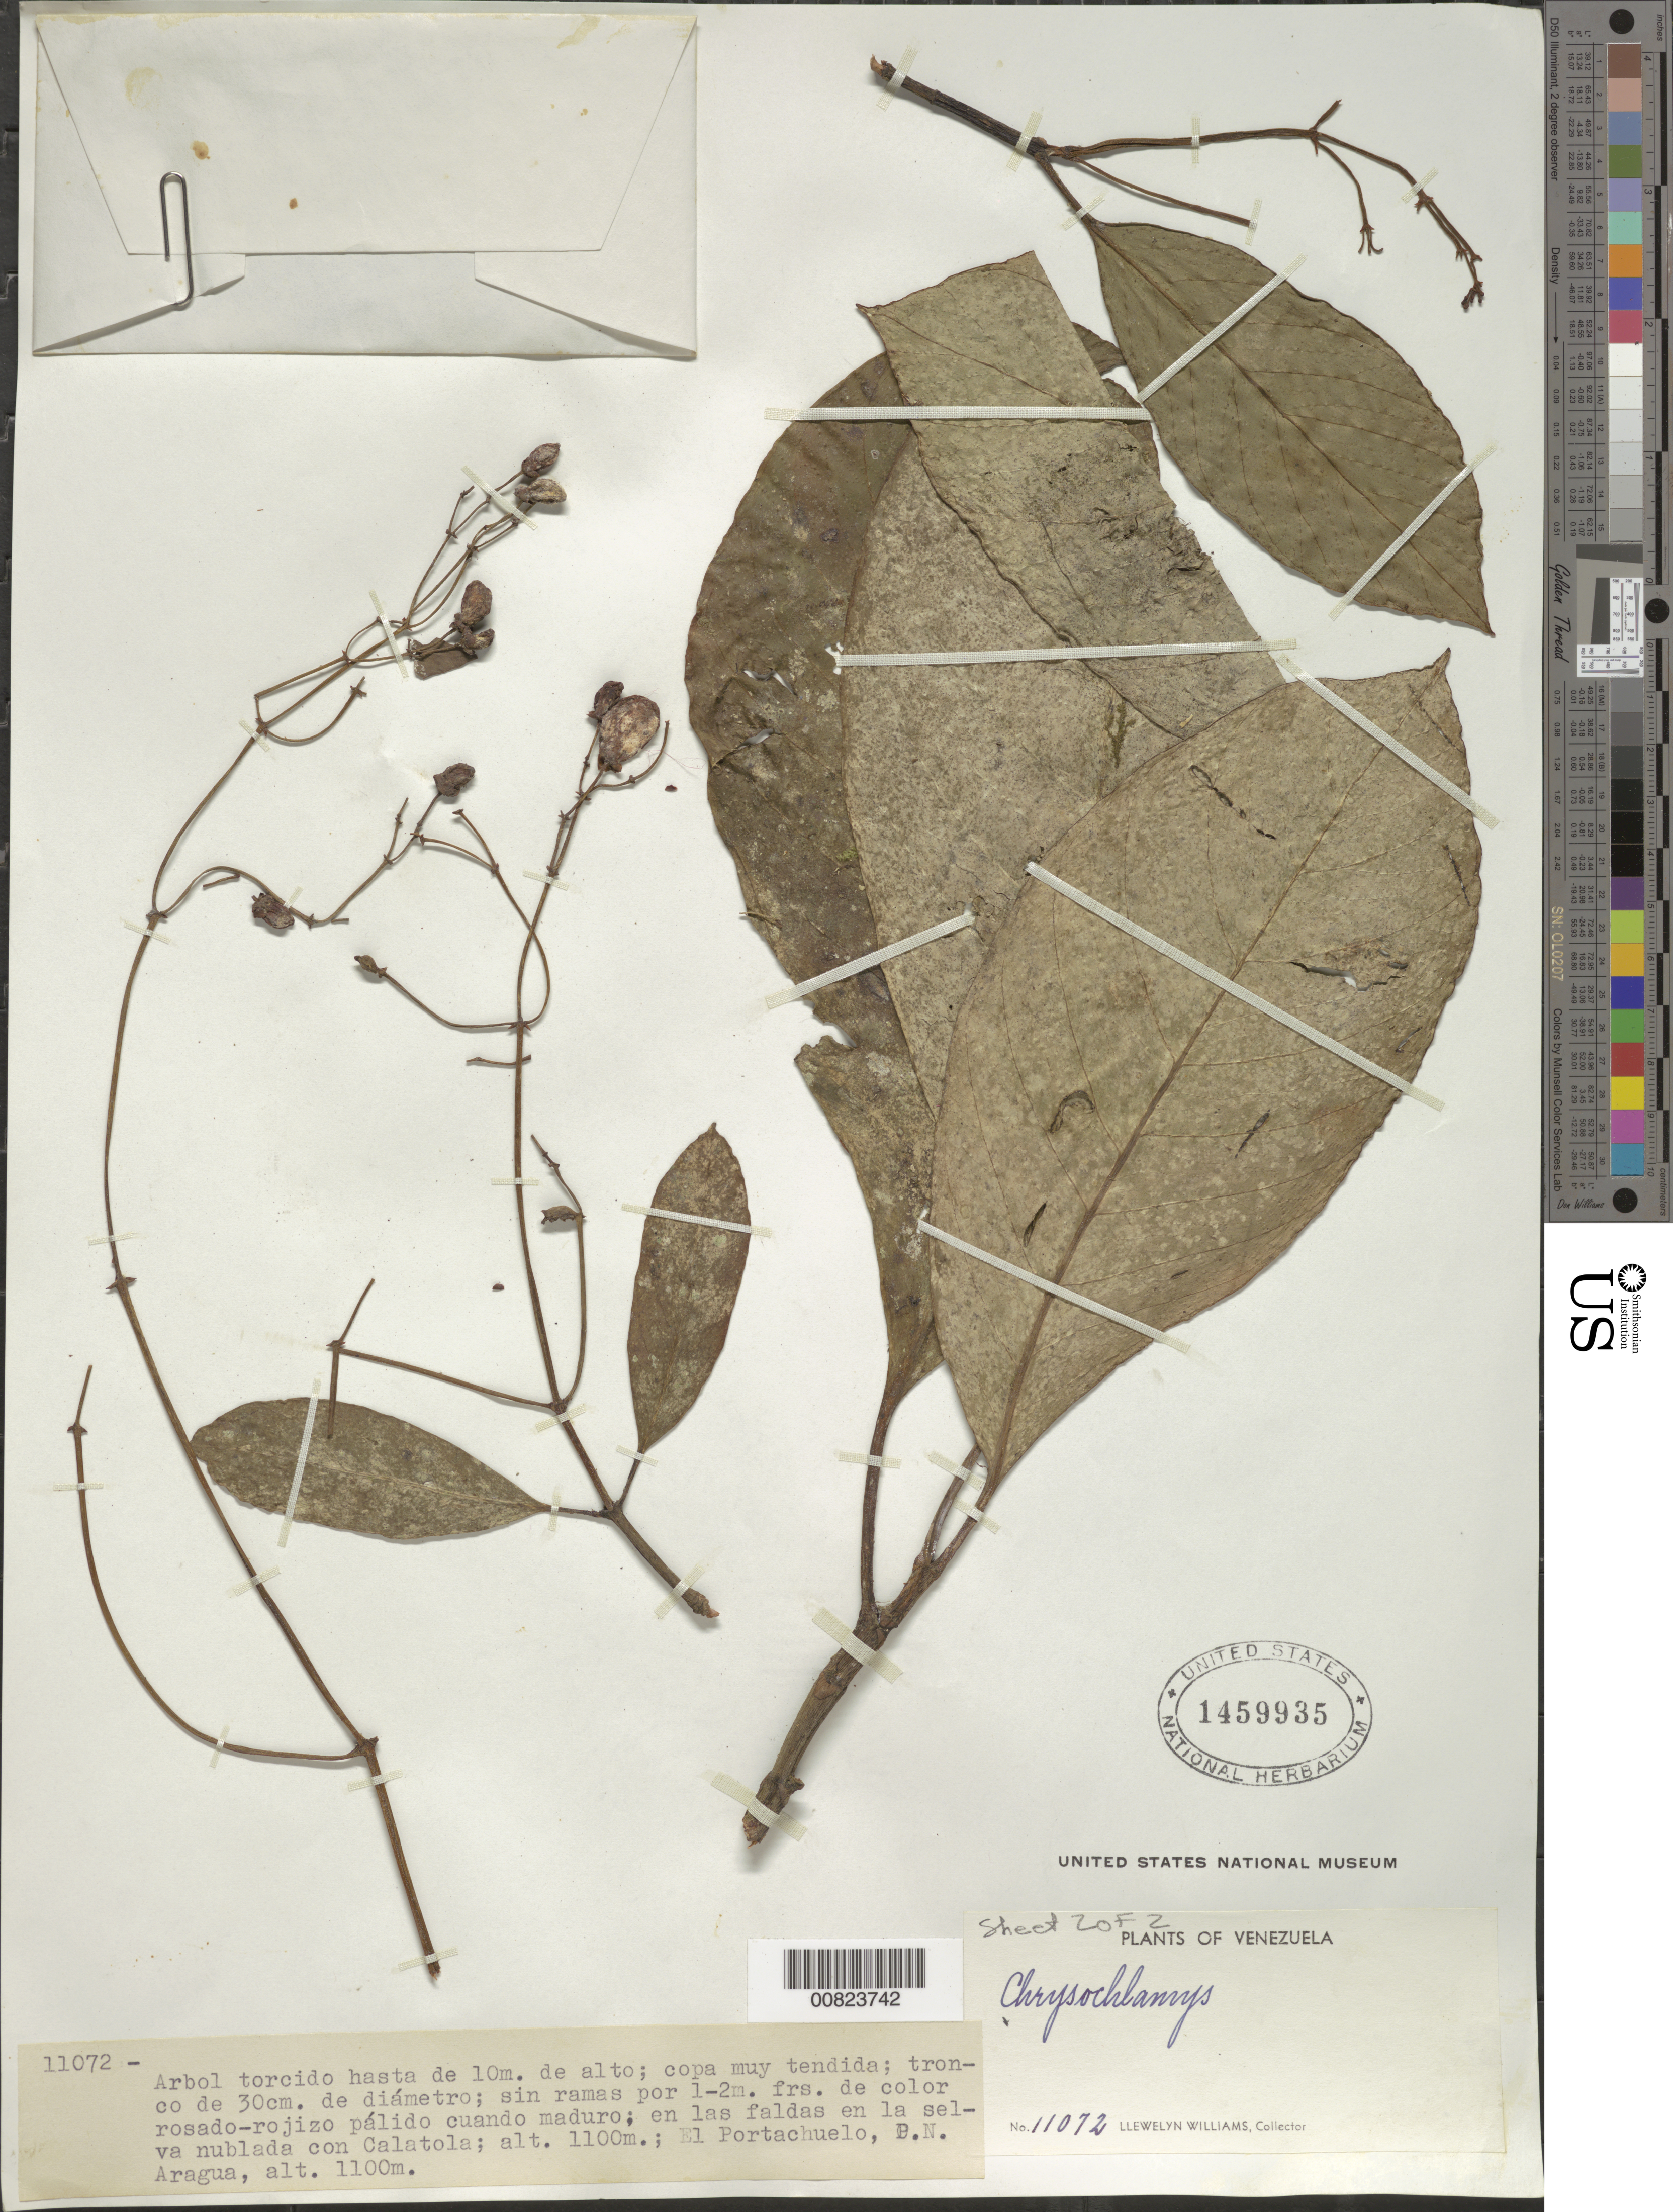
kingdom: Plantae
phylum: Tracheophyta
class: Magnoliopsida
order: Malpighiales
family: Clusiaceae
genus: Chrysochlamys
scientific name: Chrysochlamys sp.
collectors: Ll. Williams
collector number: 11072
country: Venezuela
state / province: Aragua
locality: El Portachuelo, P.N.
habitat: Faldas en la selva nublada con Calatola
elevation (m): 1100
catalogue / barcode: US 1459935